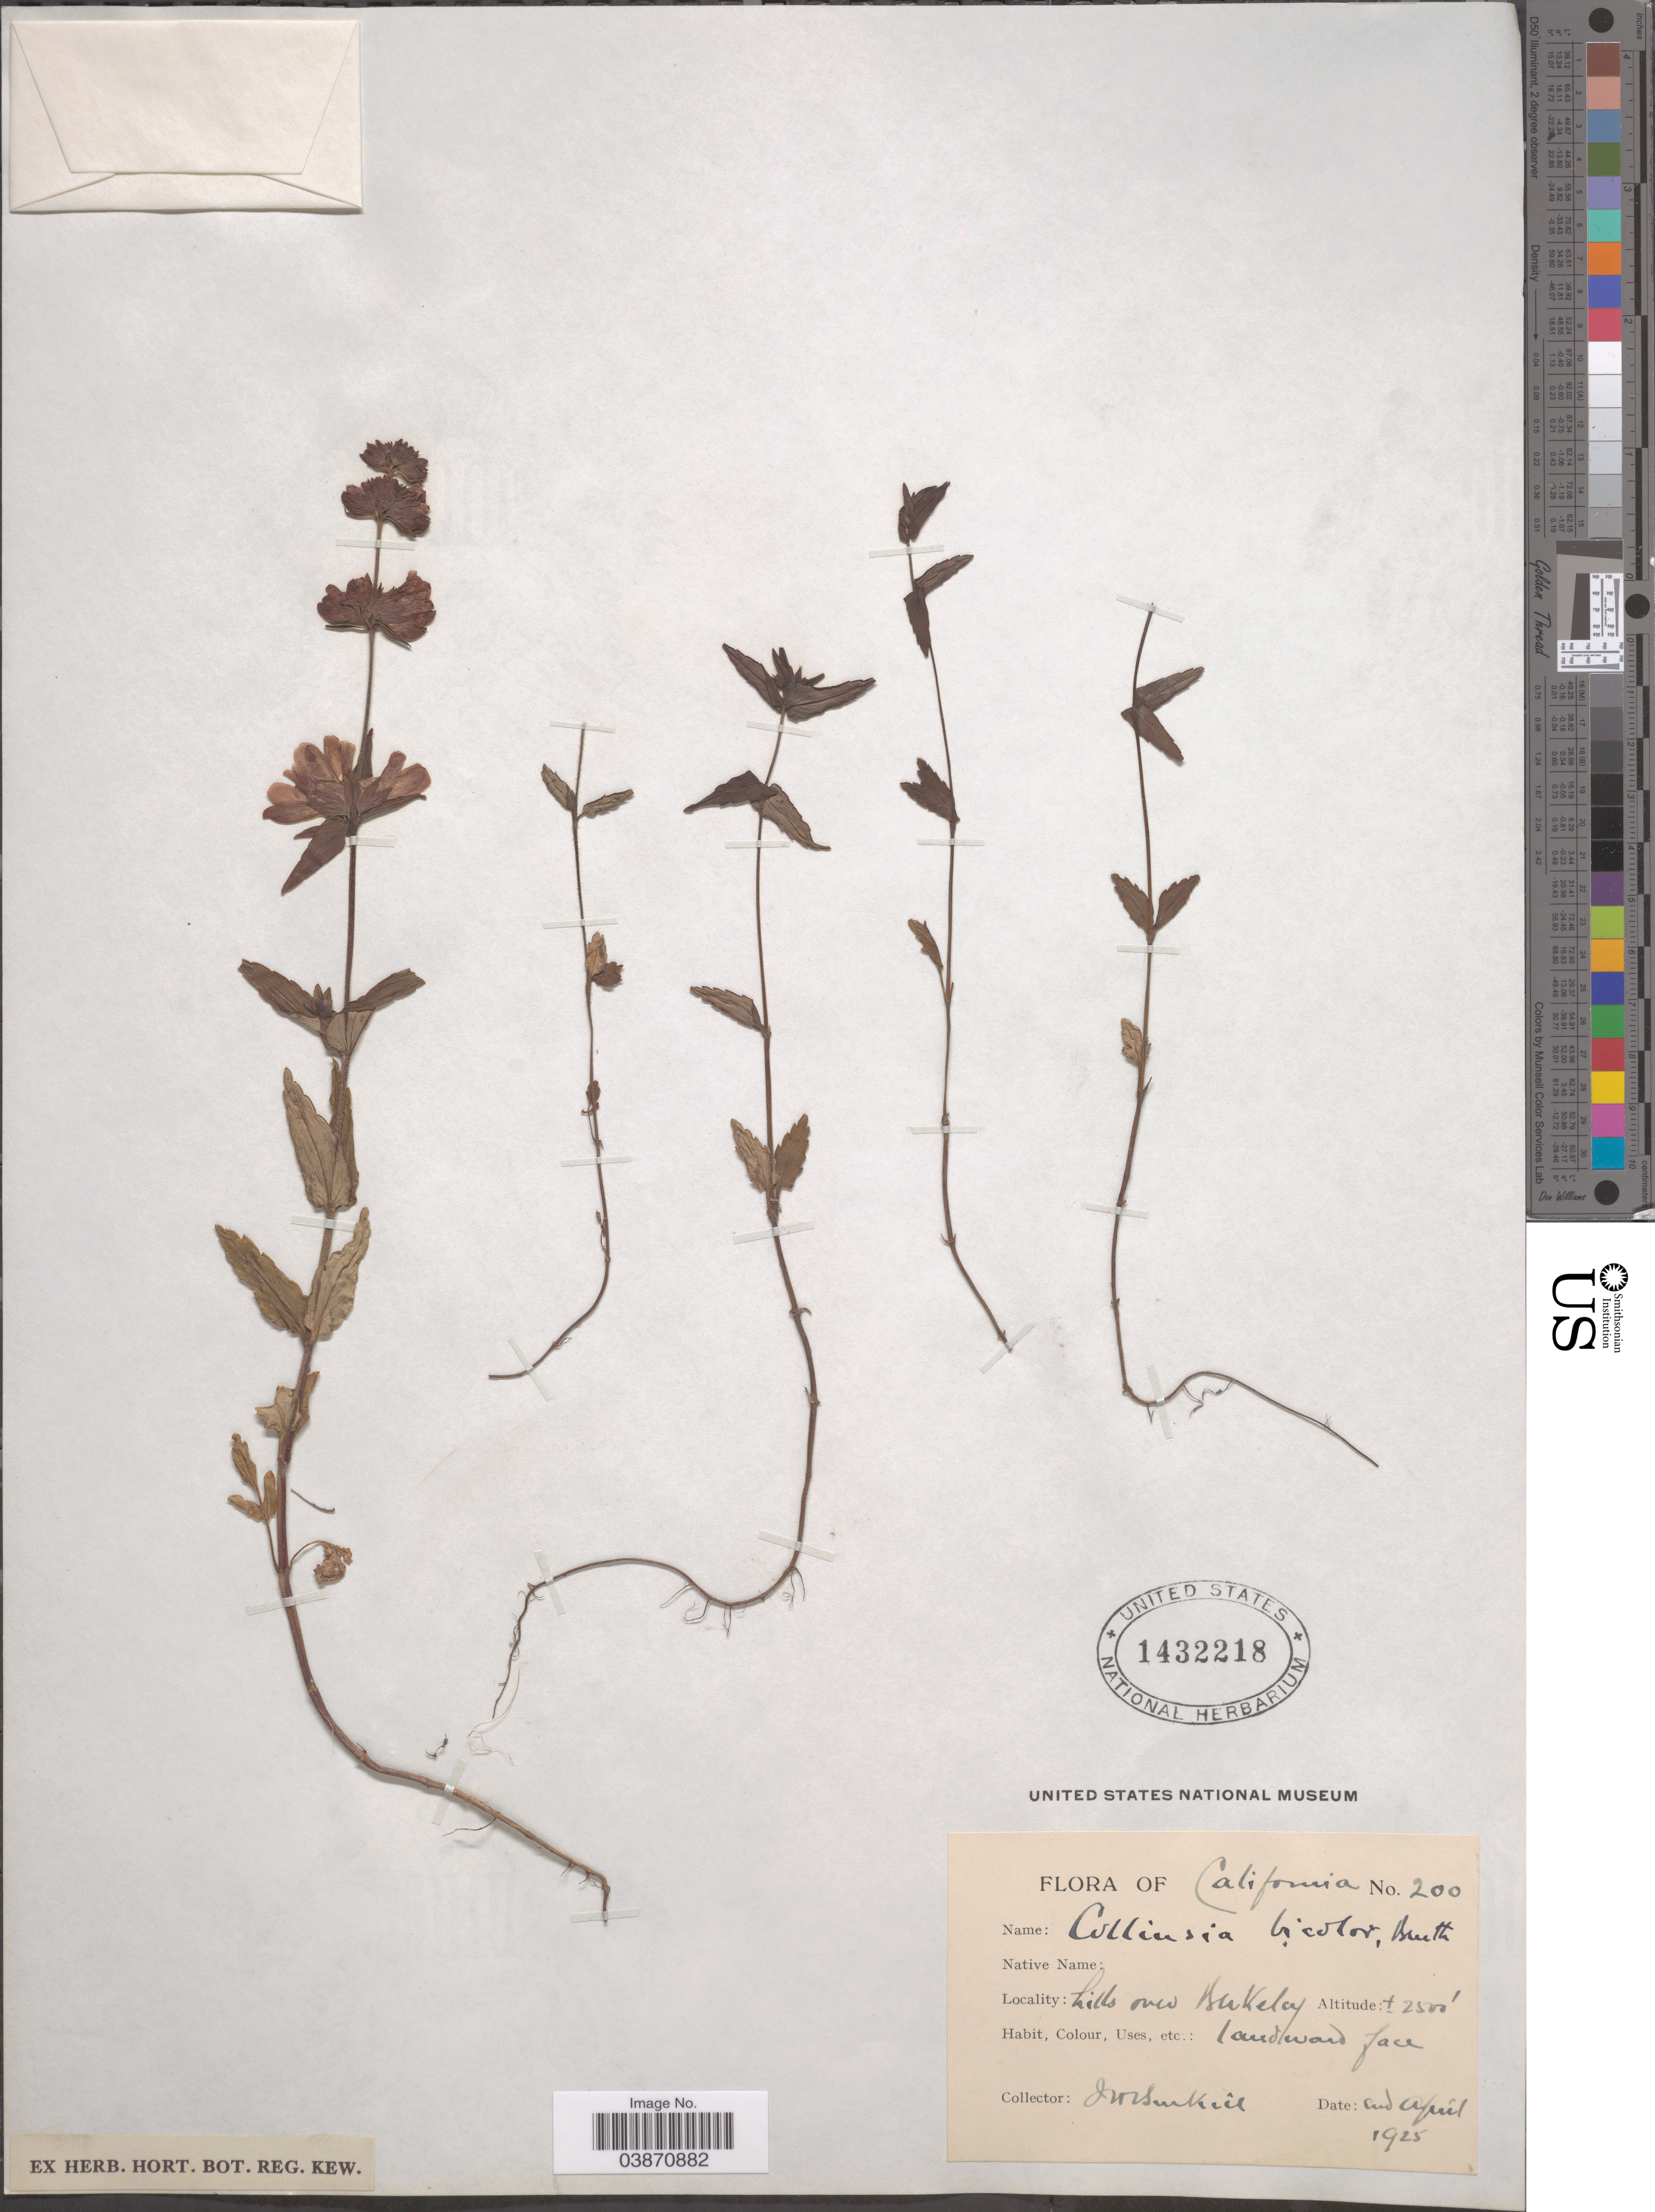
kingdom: Plantae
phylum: Tracheophyta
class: Magnoliopsida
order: Lamiales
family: Plantaginaceae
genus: Collinsia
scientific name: Collinsia bicolor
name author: Raf.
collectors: J. Burkill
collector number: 200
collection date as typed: End April 1925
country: United States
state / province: California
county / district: Alameda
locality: Hill over Berkeley.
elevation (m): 762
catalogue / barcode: US 1432218